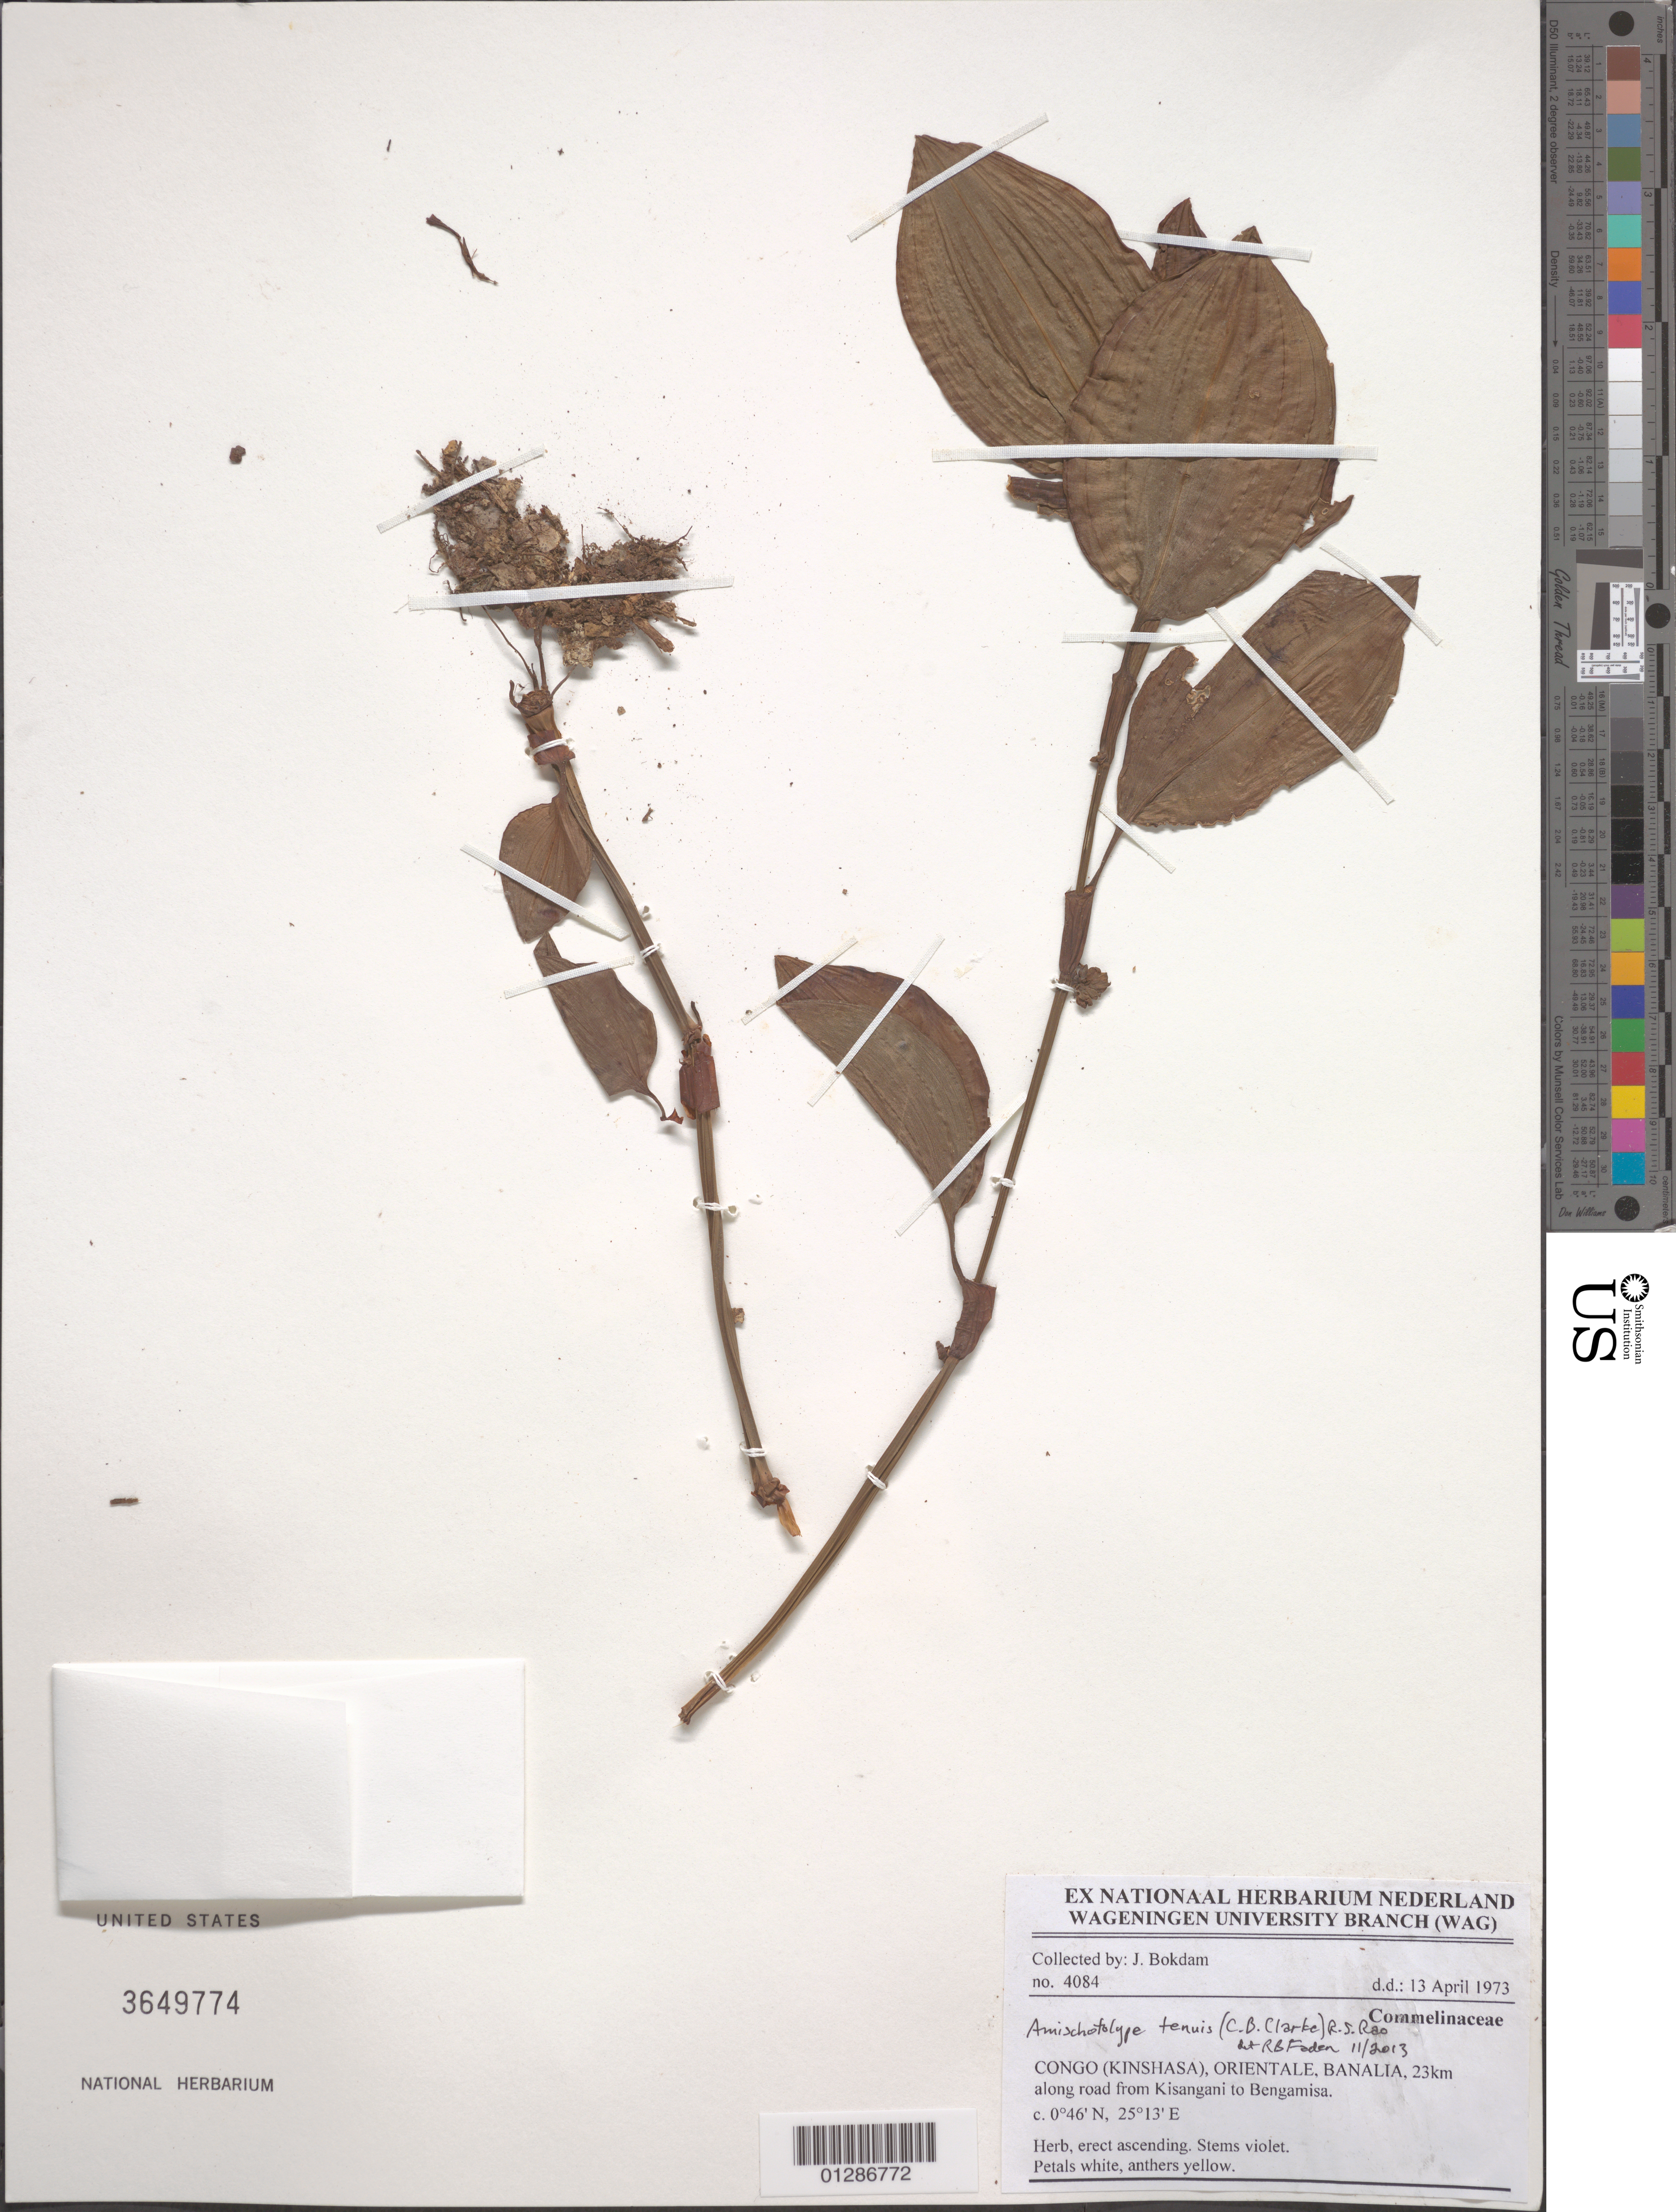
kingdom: Plantae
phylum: Tracheophyta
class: Liliopsida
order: Commelinales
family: Commelinaceae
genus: Amischotolype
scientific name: Amischotolype tenuis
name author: (C.B. Clarke) R.S. Rao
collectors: J. Bokdam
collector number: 4084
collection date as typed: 13 Apr 1973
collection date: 1973-04-13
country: Congo, Democratic Republic of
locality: Orientale, Banalia, 23 km along road from Kisangani to Bengamisa.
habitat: Herb.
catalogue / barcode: US 3649774